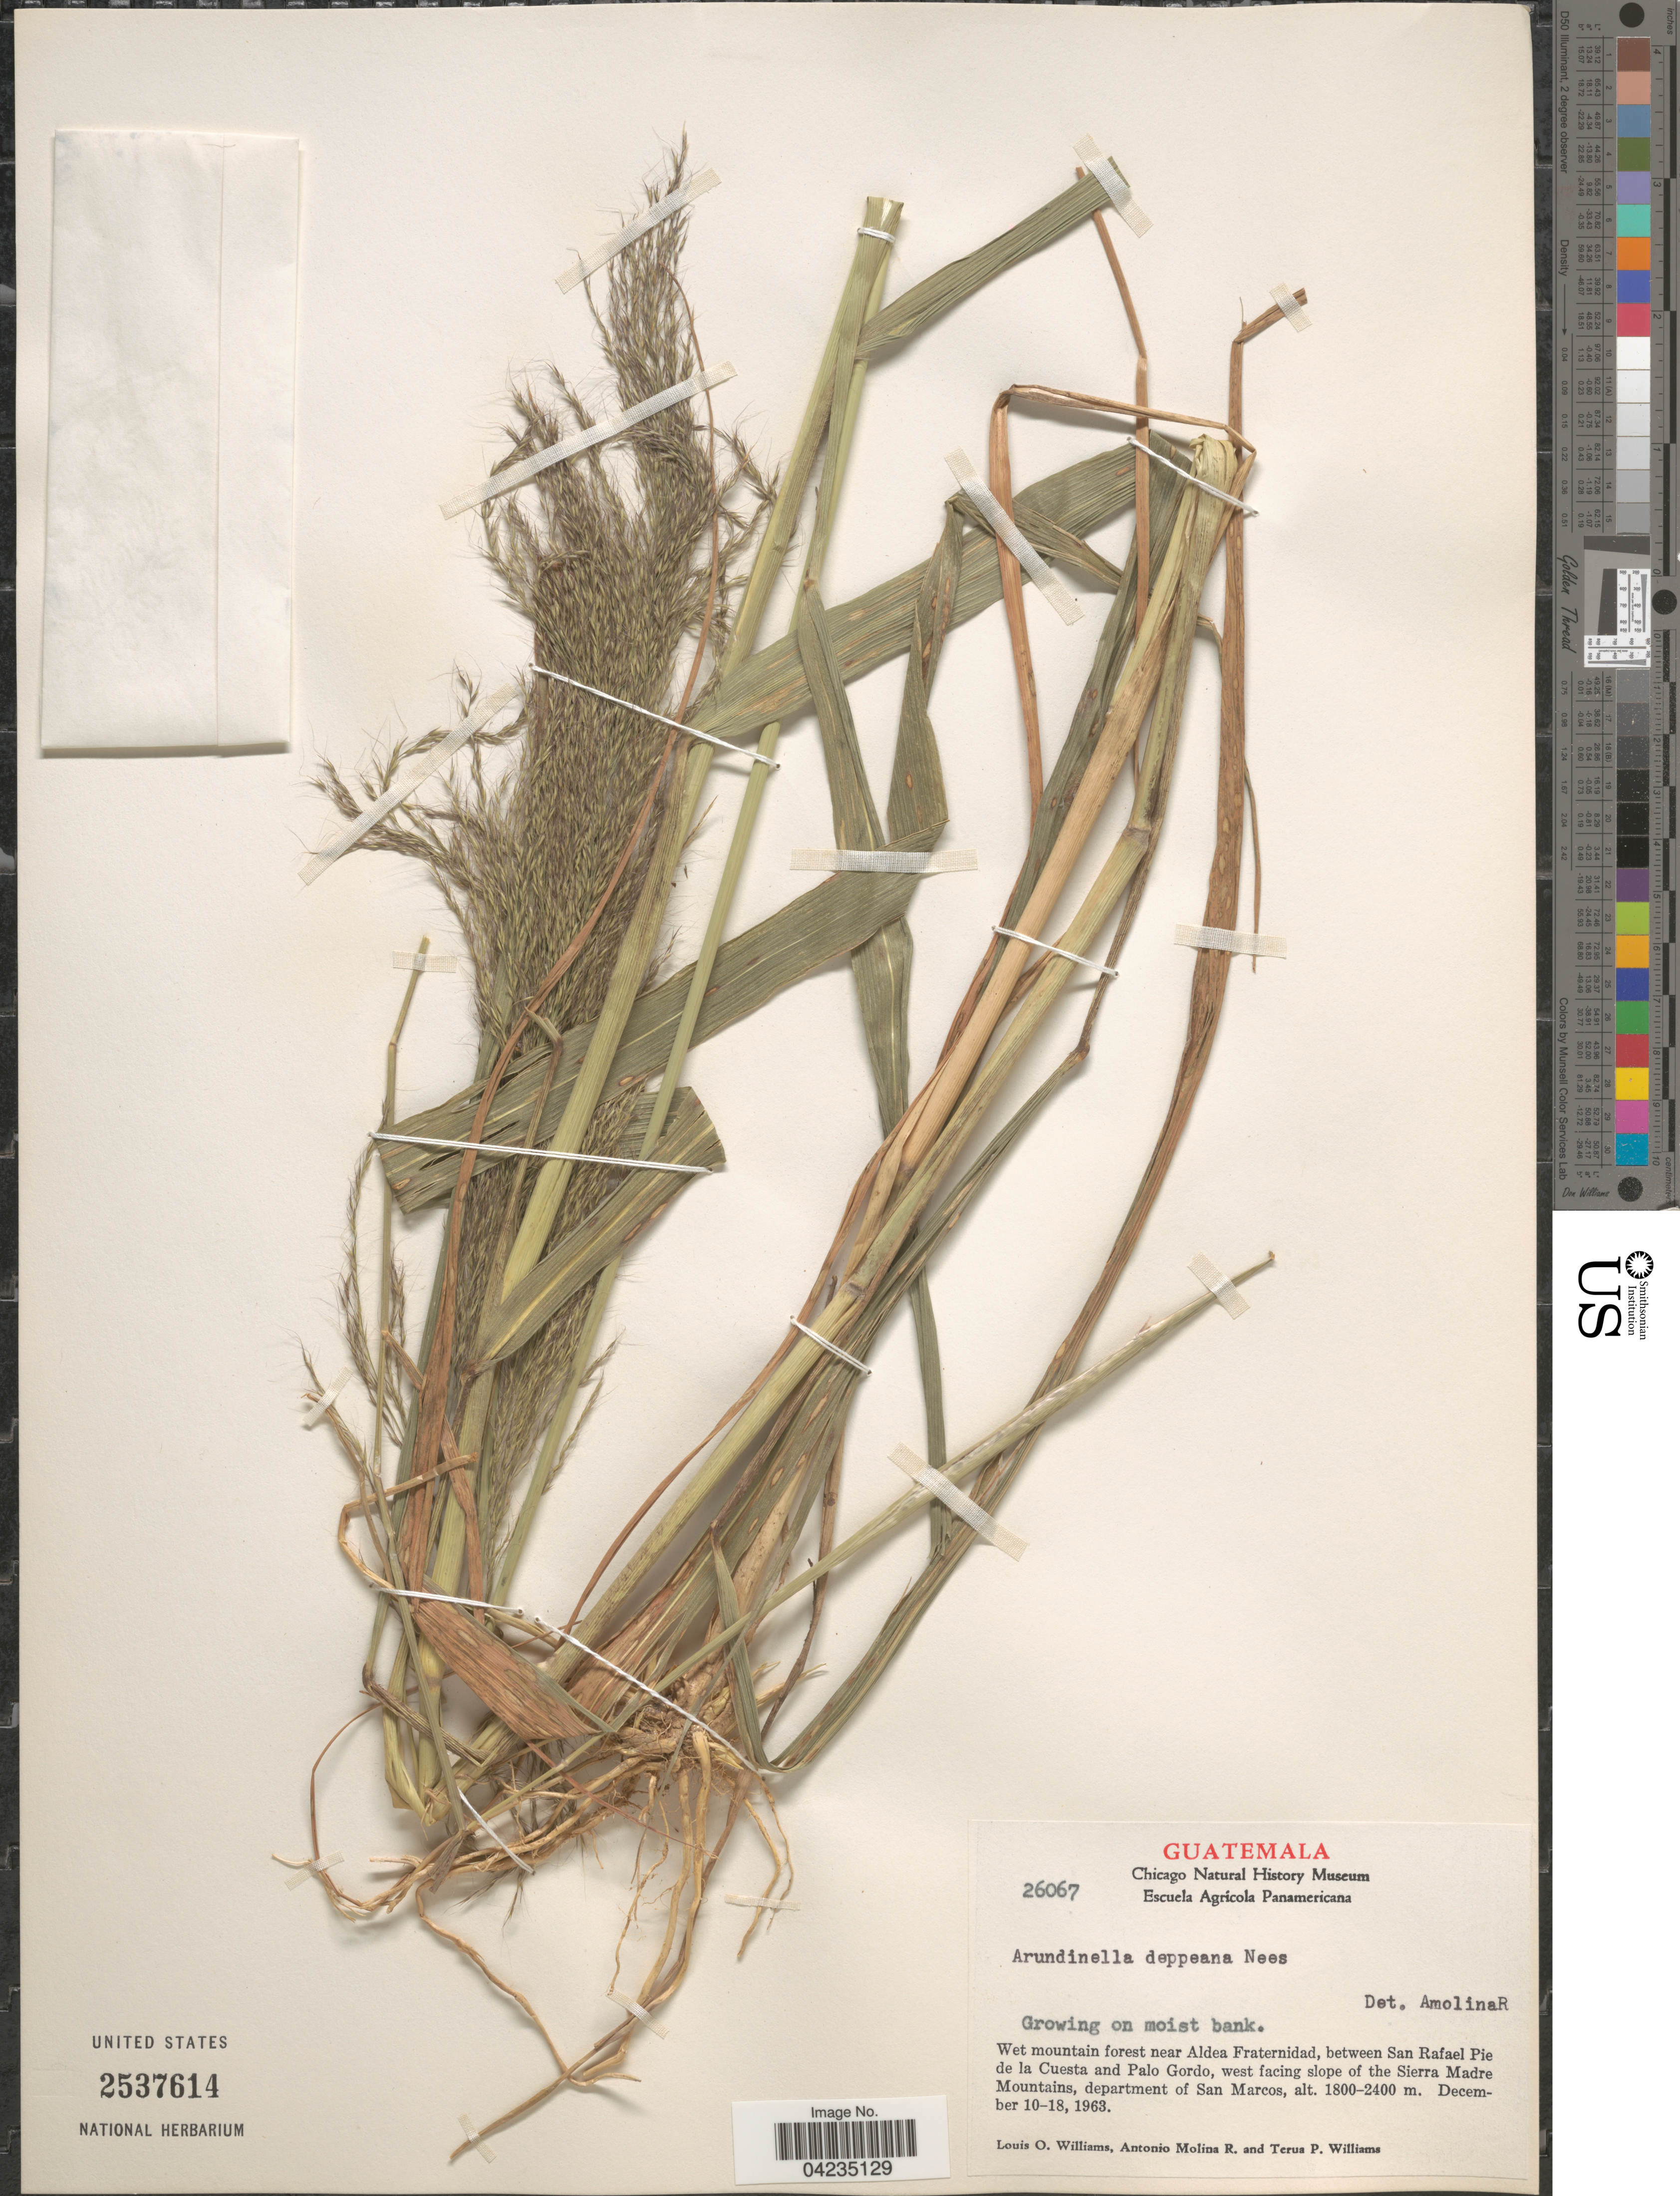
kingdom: Plantae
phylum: Tracheophyta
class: Liliopsida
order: Poales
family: Poaceae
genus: Arundinella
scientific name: Arundinella deppeana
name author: Nees ex Steud.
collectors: L. O. Williams, A. Molina R. & T. Williams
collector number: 26067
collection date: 1963-12-10/1963-12-18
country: Guatemala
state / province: San Marcos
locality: Wet mountain forest near Aldea Fraternidad, between San Rafael Pie de la Cuesta and Palo Gordo, west facing slope of the Sierra Madre Mountains, department of San Marcos.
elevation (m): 1800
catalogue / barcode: US 2537614